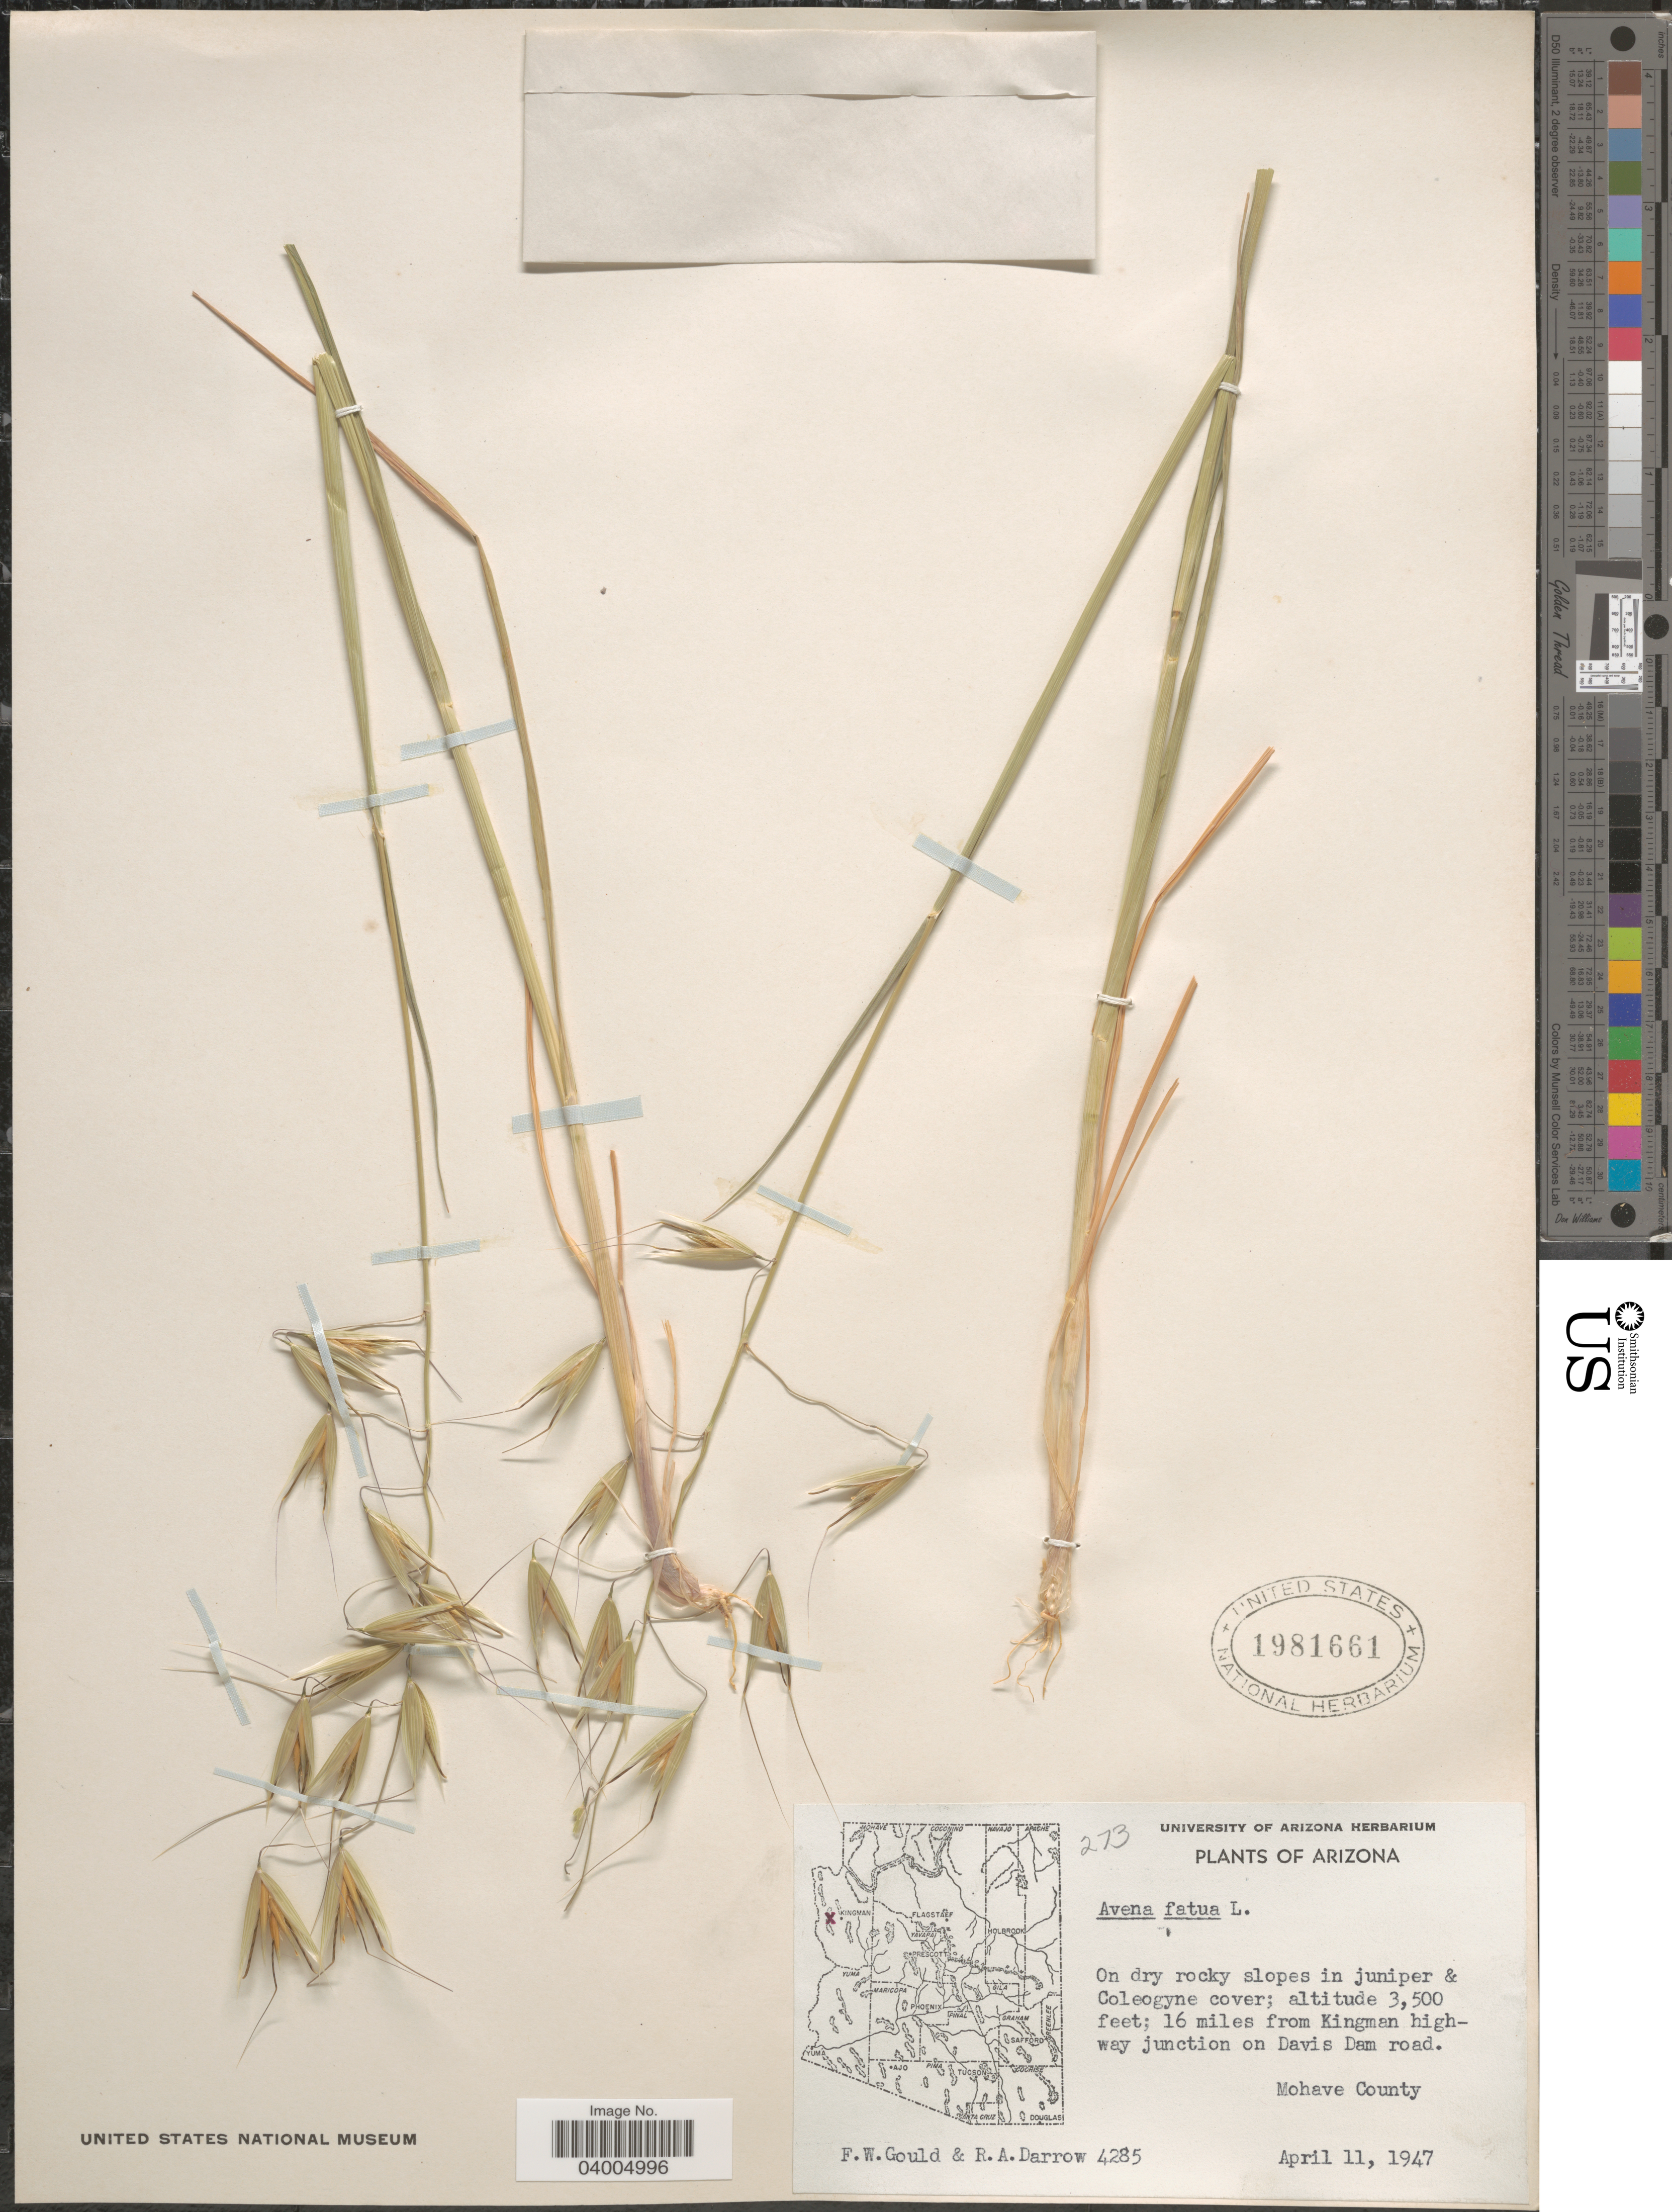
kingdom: Plantae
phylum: Tracheophyta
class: Liliopsida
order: Poales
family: Poaceae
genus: Avena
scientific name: Avena sativa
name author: L.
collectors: F. W. Gould & R. A. Darrow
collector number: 4285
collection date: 1947-04-11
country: United States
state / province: Arizona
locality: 16 miles from Kingman highway junction on Davis Dam road. Mohave County.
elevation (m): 1067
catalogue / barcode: US 1981661